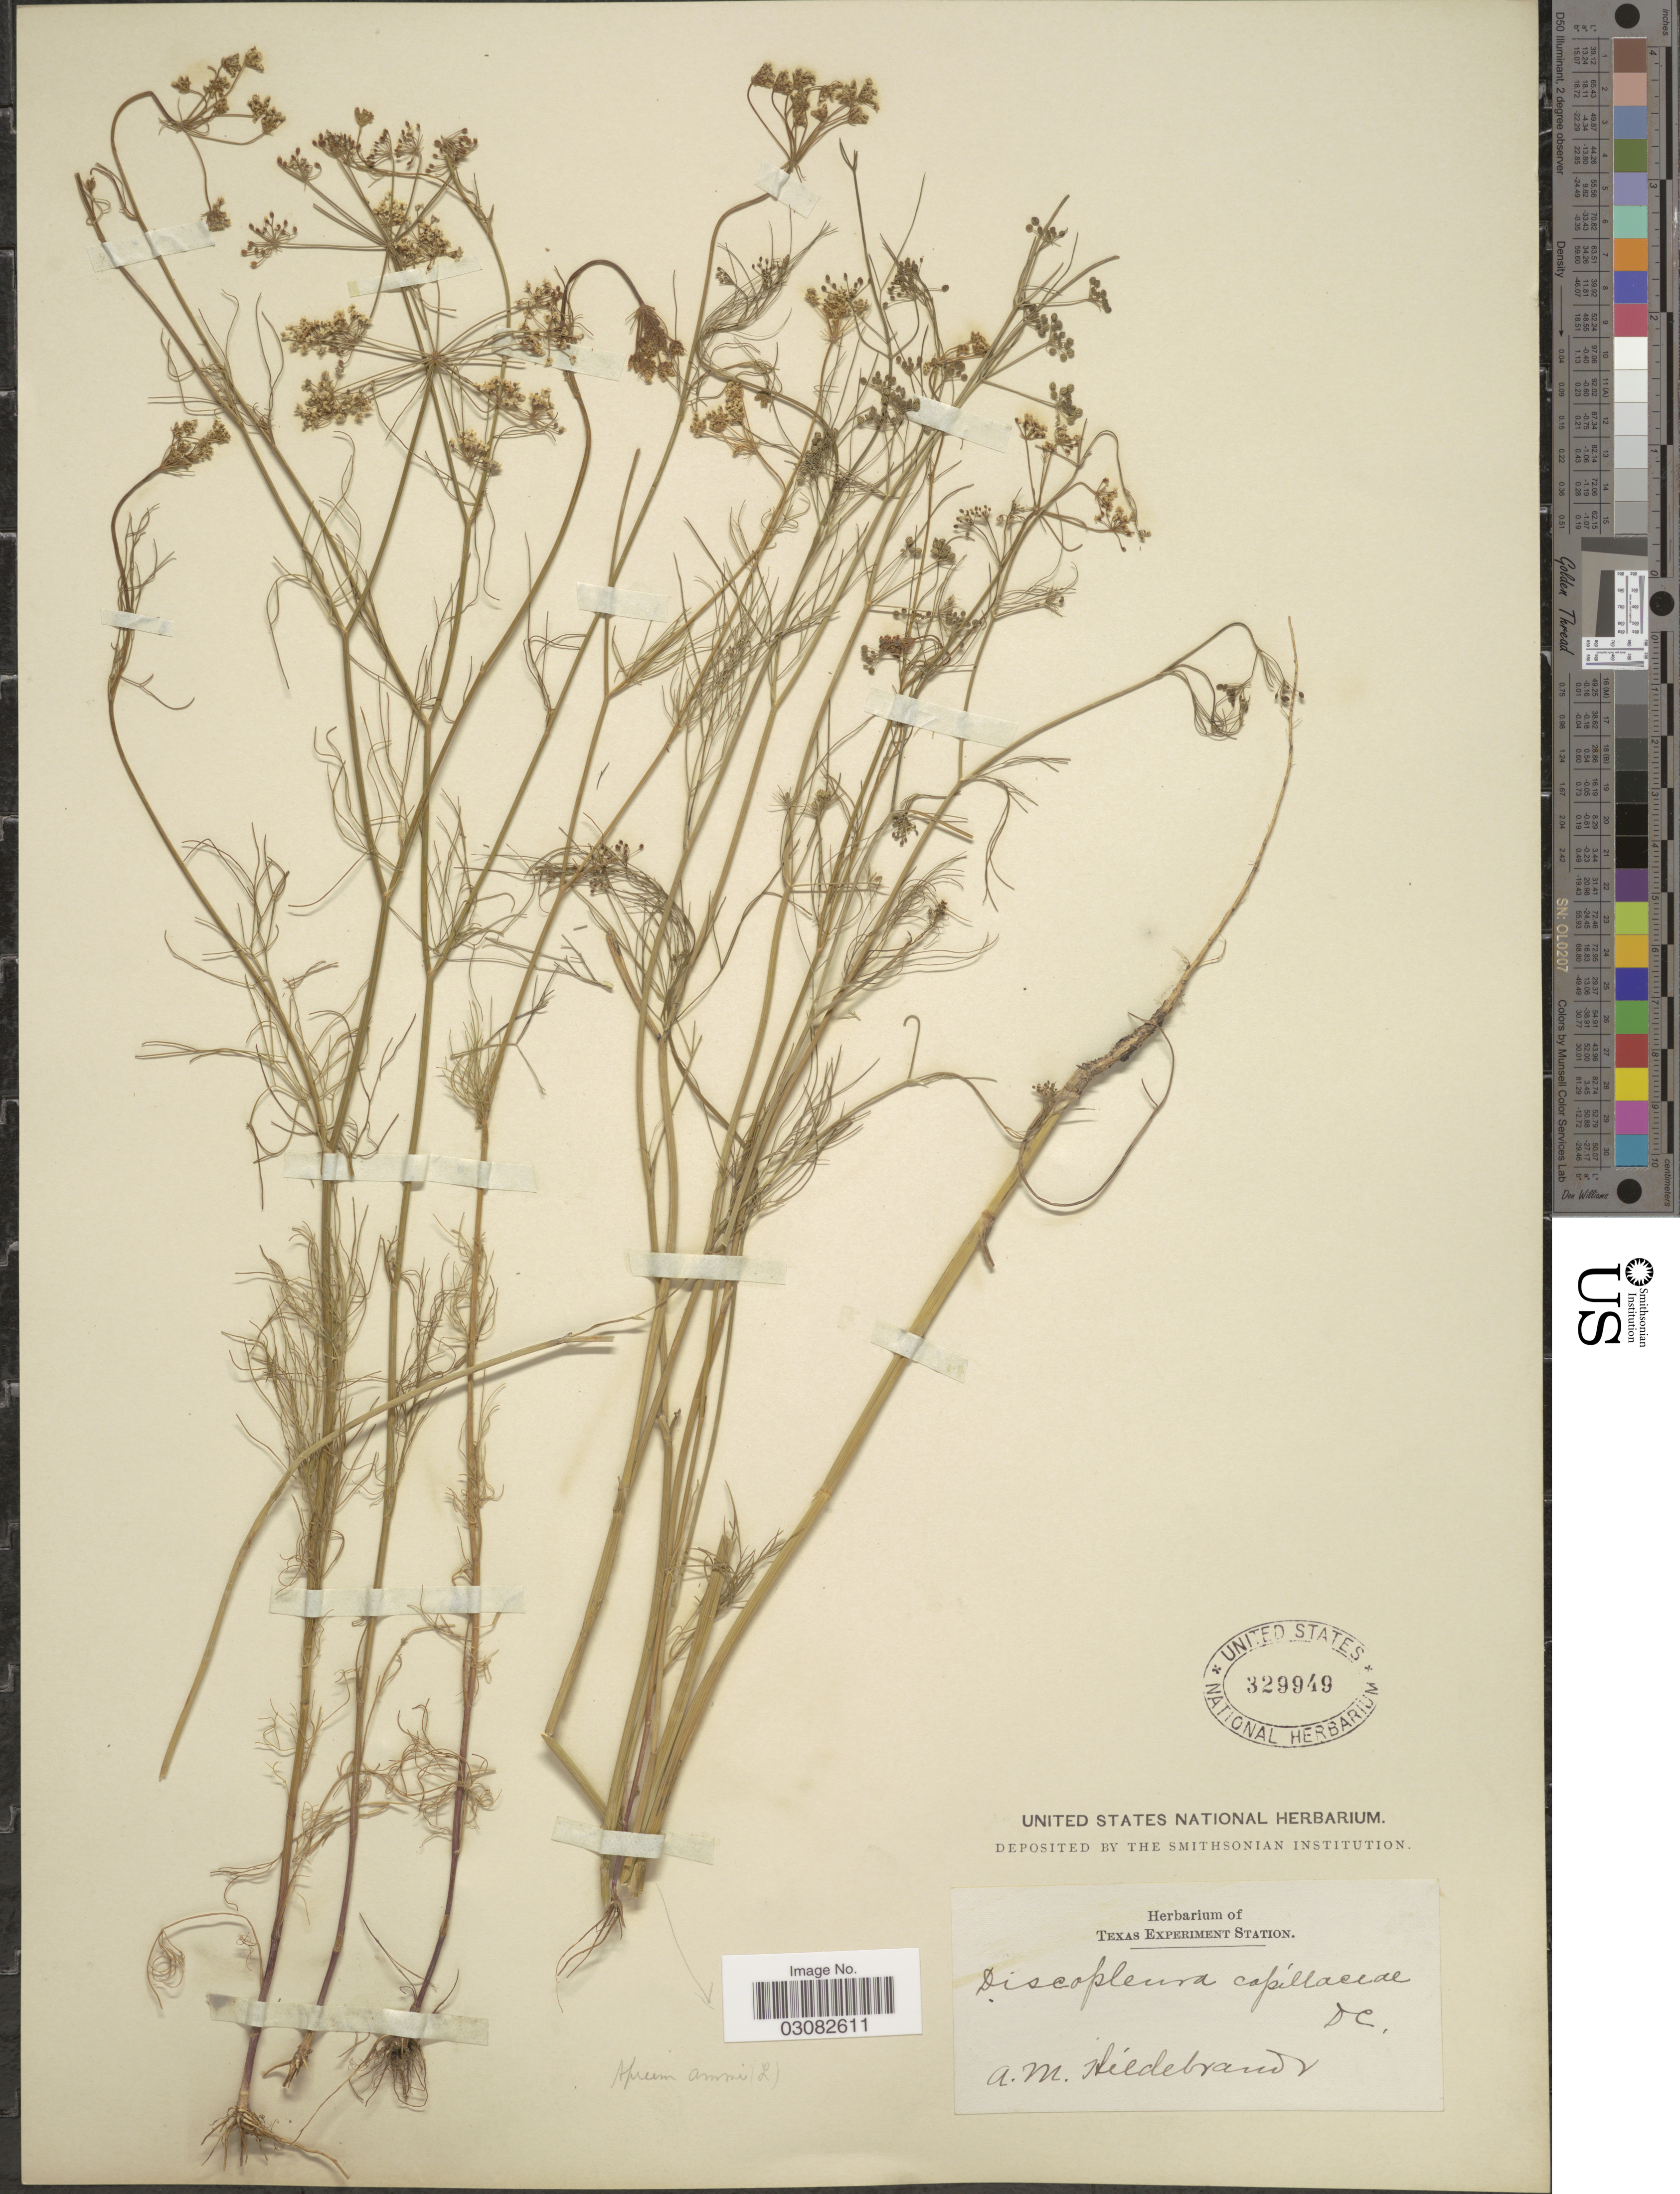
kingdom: Plantae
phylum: Tracheophyta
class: Magnoliopsida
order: Apiales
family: Apiaceae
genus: Apium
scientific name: Apium ammi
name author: (Jacq.) Urb.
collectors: A. Hildebrand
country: United States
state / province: Texas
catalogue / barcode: US 329949